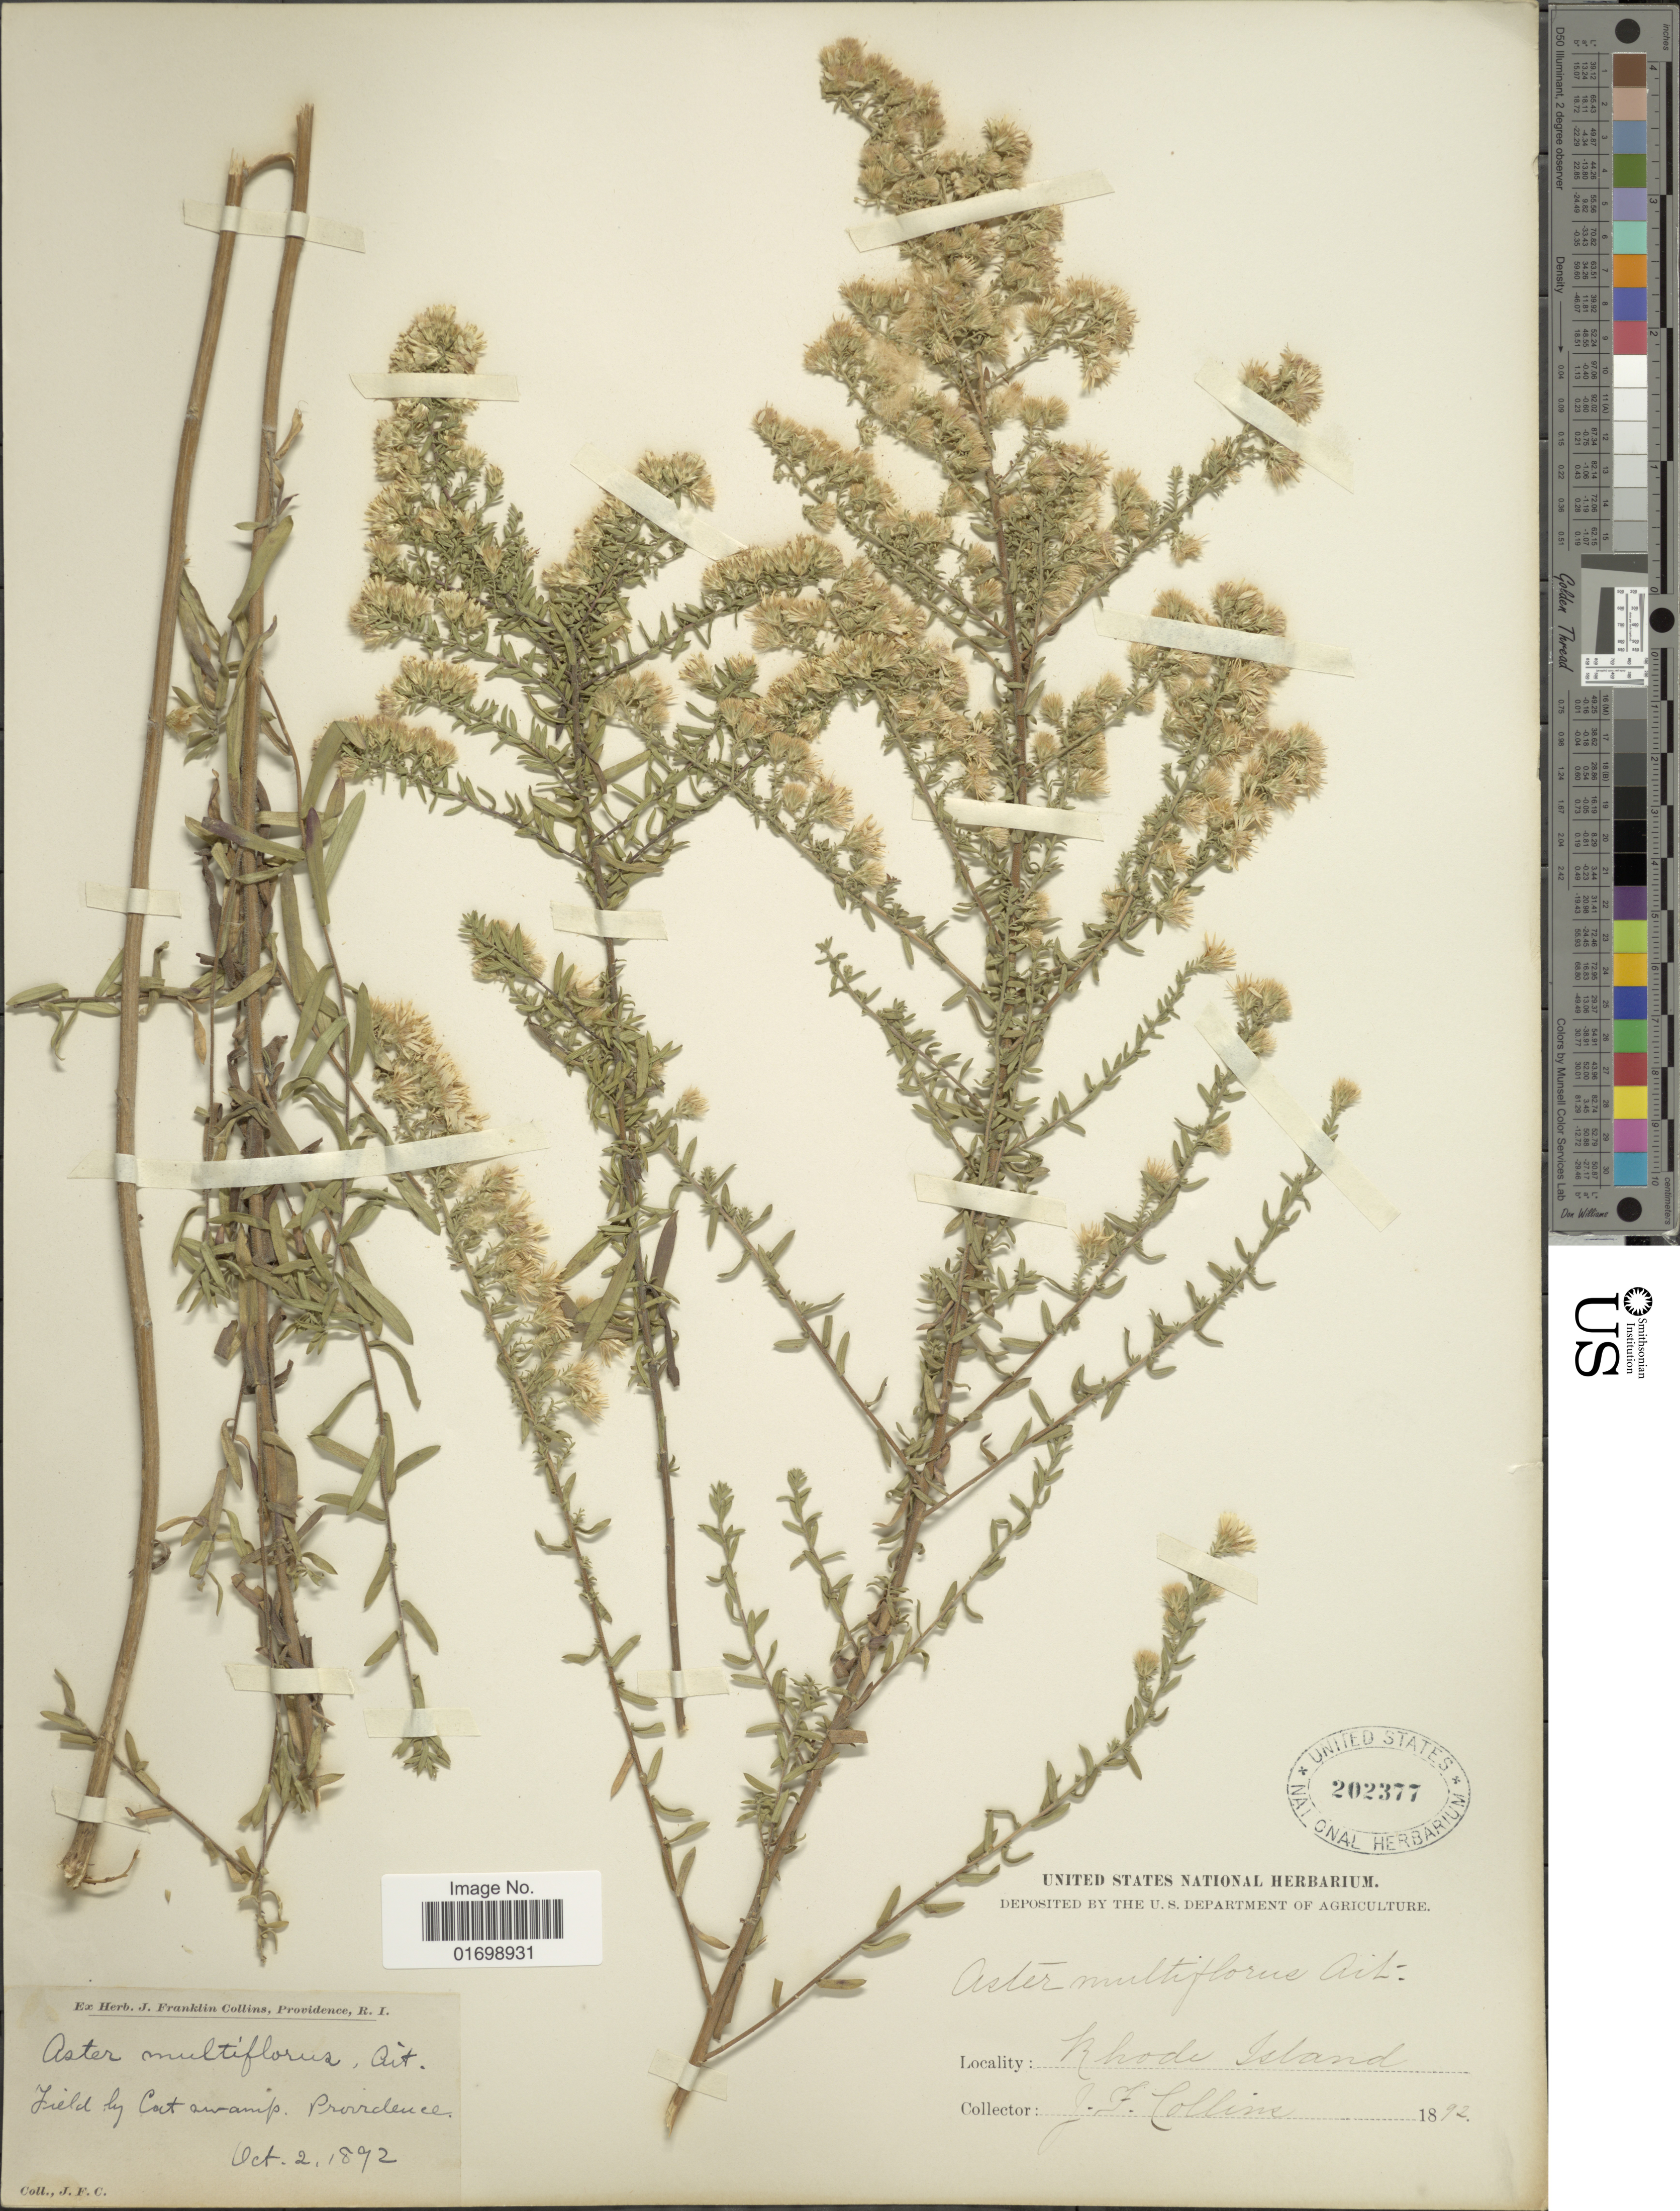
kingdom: Plantae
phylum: Tracheophyta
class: Magnoliopsida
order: Asterales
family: Asteraceae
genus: Symphyotrichum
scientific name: Symphyotrichum ericoides var. prostratum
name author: (Kuntze) G.L. Nesom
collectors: J. Collins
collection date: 1892-10-02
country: United States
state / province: Rhode Island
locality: Field bu Cat swamps Providence.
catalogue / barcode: US 202377